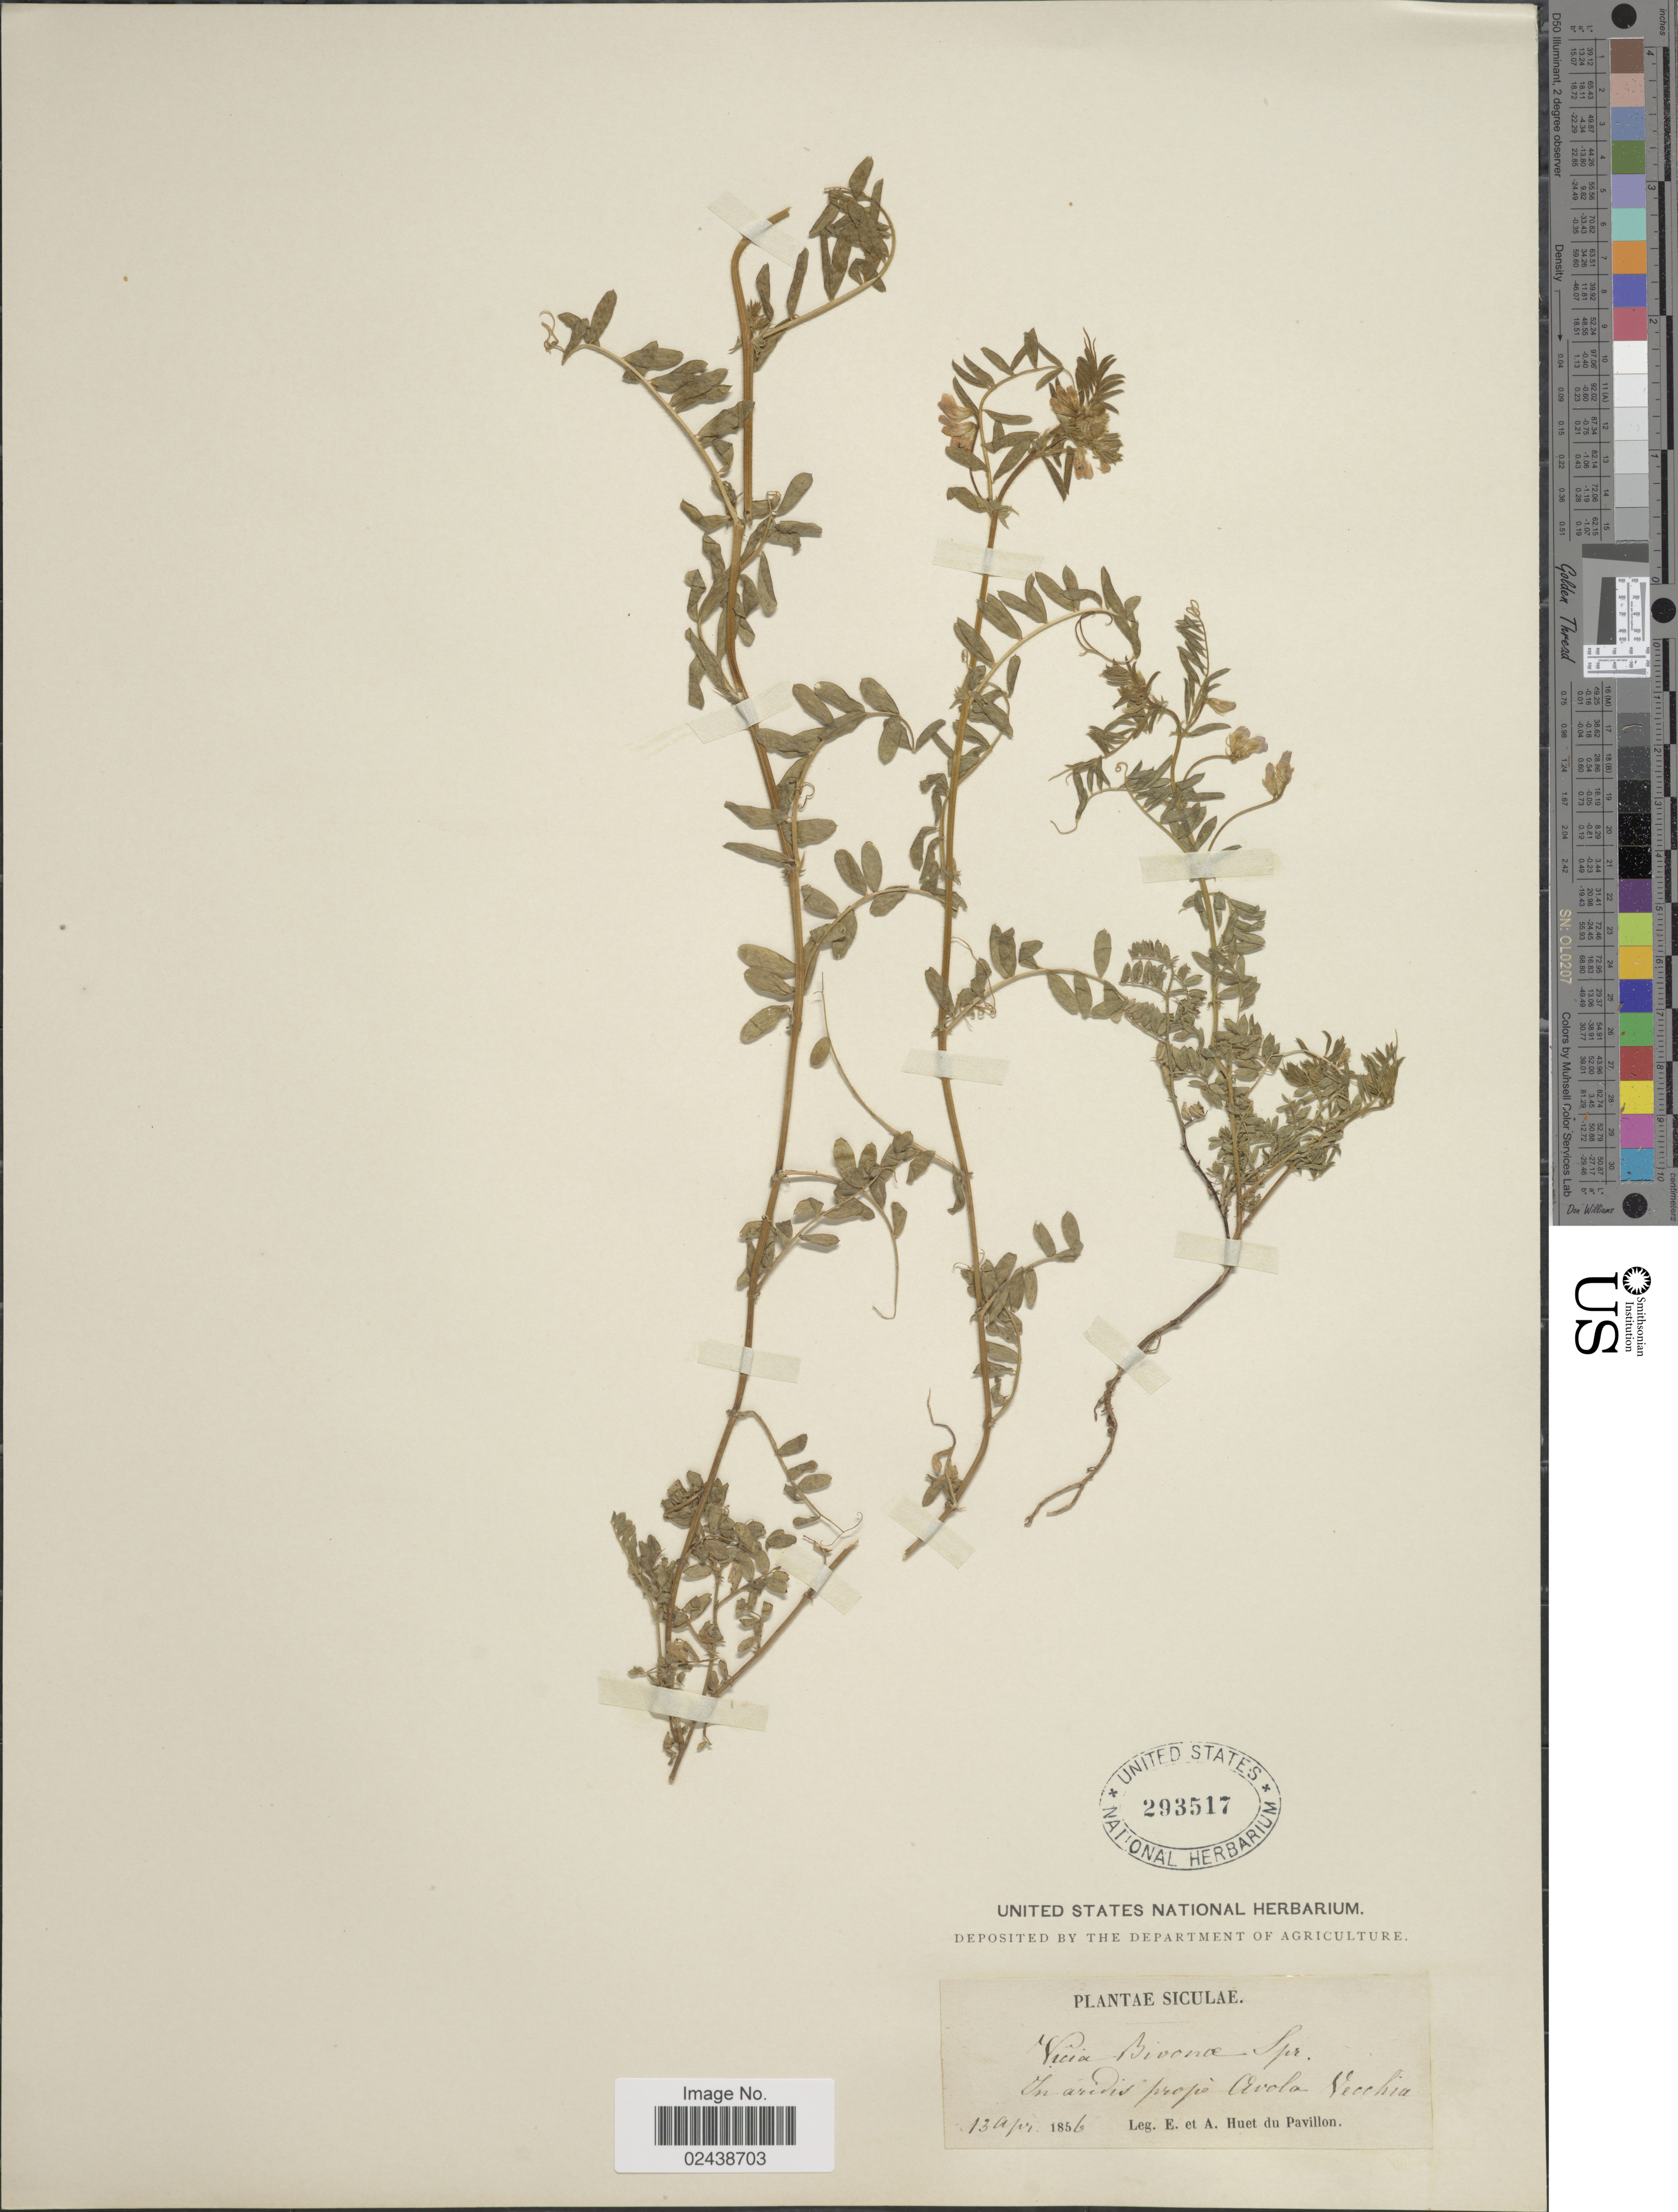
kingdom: Plantae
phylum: Tracheophyta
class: Magnoliopsida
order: Fabales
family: Fabaceae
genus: Vicia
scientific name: Vicia bivonae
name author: Ser.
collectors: E. Huet du Pavillon & A. Huet du Pavillon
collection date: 1856-04-13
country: Italy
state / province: Siciliana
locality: Siculae. In aridis prope Avola Vecchia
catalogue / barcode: US 293517